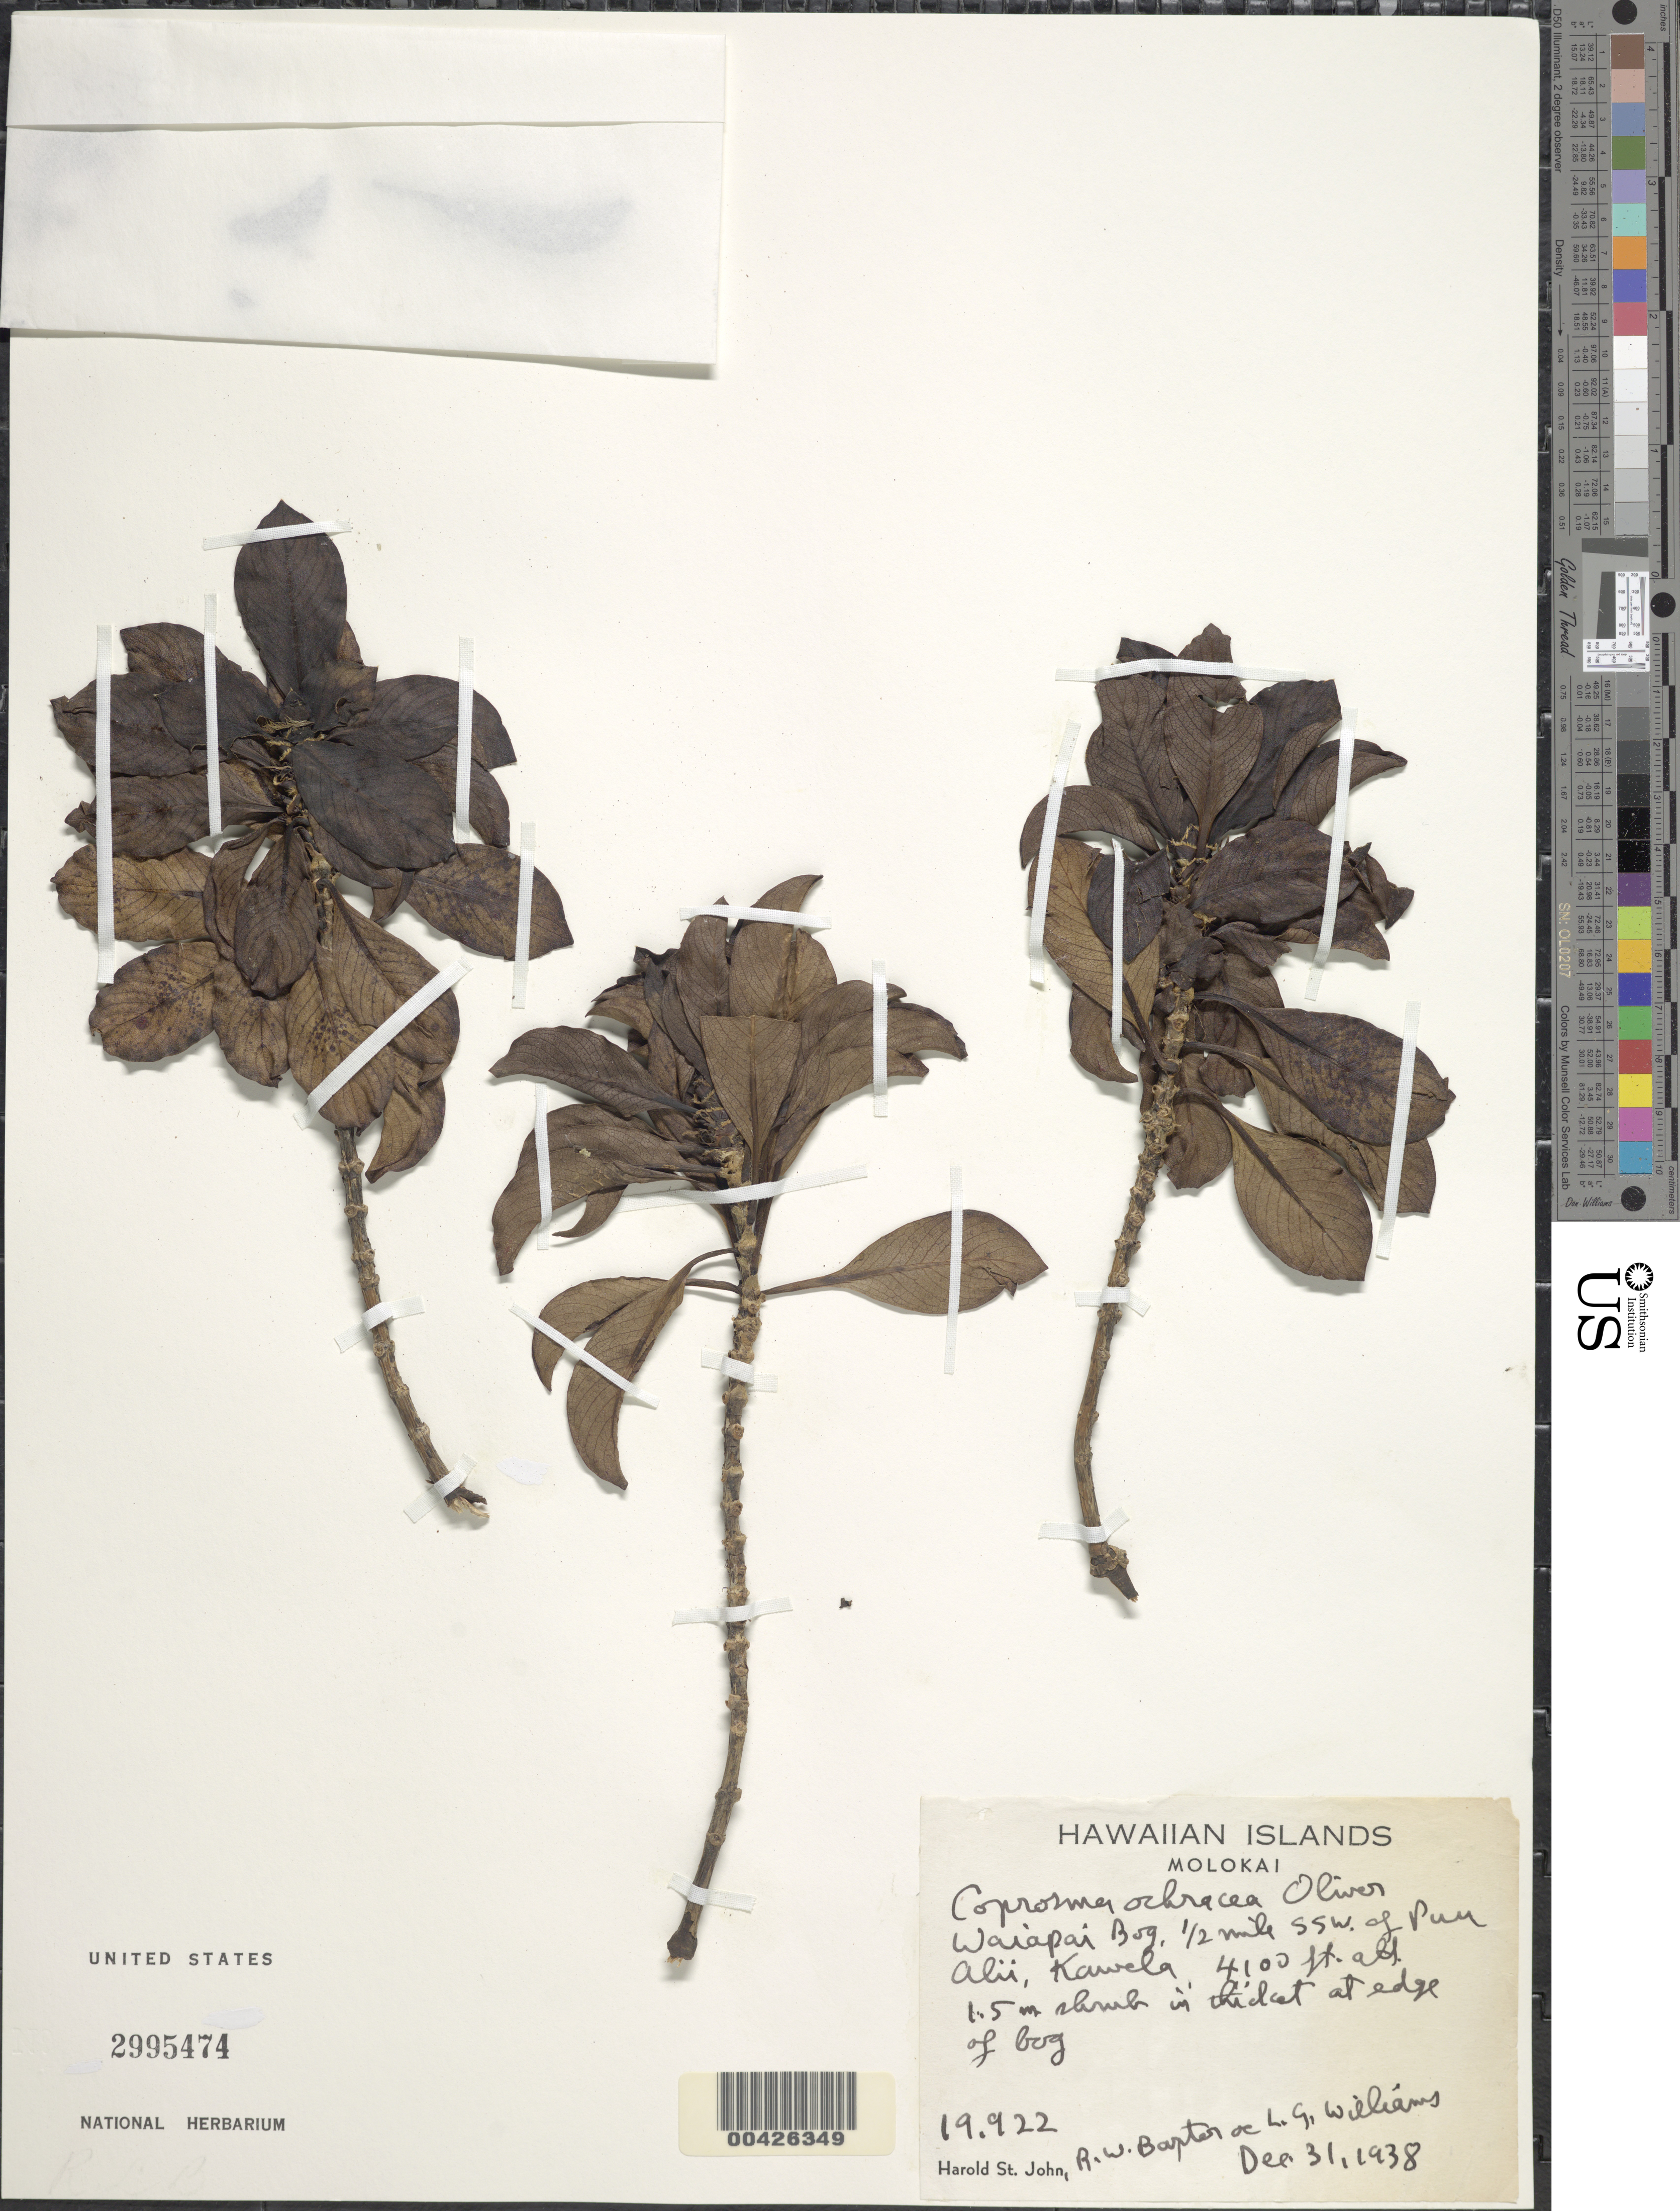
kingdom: Plantae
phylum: Tracheophyta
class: Magnoliopsida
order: Gentianales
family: Rubiaceae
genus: Coprosma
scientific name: Coprosma ochracea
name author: W.R.B. Oliv.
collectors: H. St. John, R. Baxter & L. G. Williams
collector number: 19922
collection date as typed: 31 Dec 1938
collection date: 1938-12-31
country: United States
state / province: Hawaii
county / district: Maui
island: Moloka'i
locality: Waiapai Bog, 0.5 mi SSW of Puu Alii, Kawela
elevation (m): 1250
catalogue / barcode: US 2995474